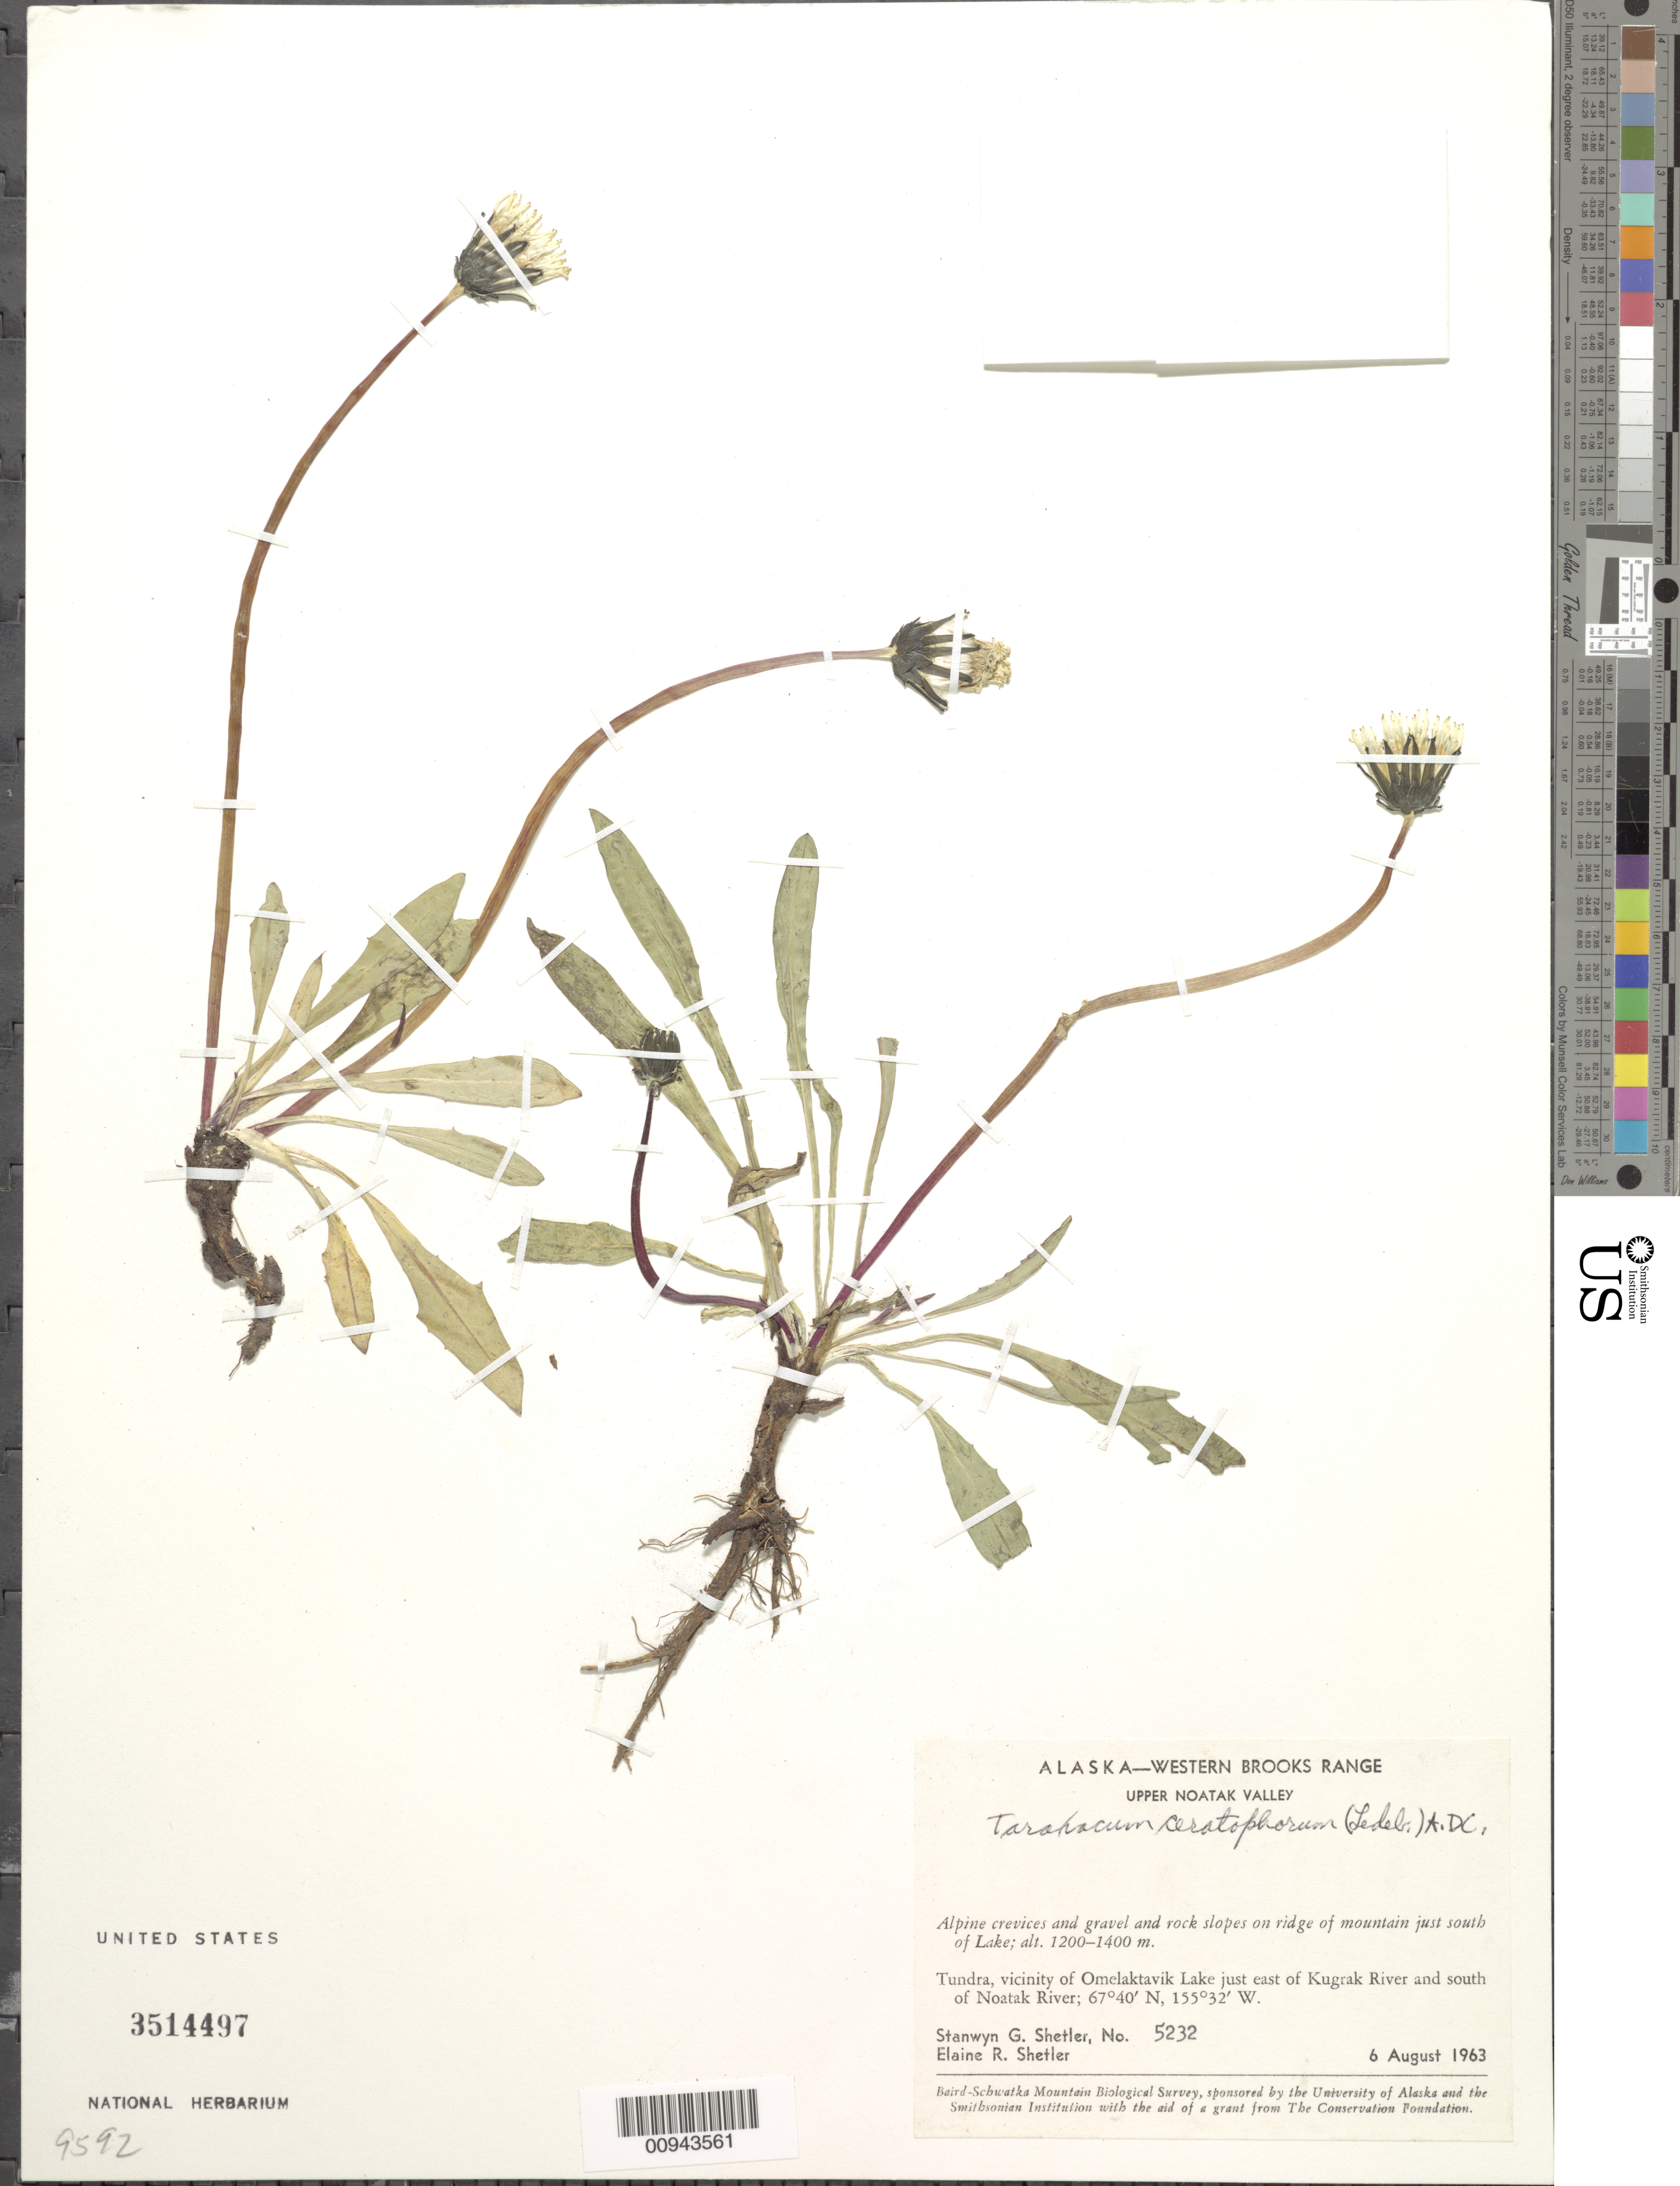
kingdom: Plantae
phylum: Tracheophyta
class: Magnoliopsida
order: Asterales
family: Asteraceae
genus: Taraxacum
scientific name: Taraxacum ceratophorum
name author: (Ledeb.) DC.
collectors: S. Shetler & E. R. Shetler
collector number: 5232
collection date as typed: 06 Aug 1963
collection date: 1963-08-06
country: United States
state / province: Alaska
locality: Vicinity of Omelaktavik Lake just east of Kugrak River and south of Noatak River. Western Brooks Range, Upper Noatak Valley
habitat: Tundra. Alpine crevices and gravel and rock slopes on ridge of mountain just south of Lake.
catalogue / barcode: US 3514497